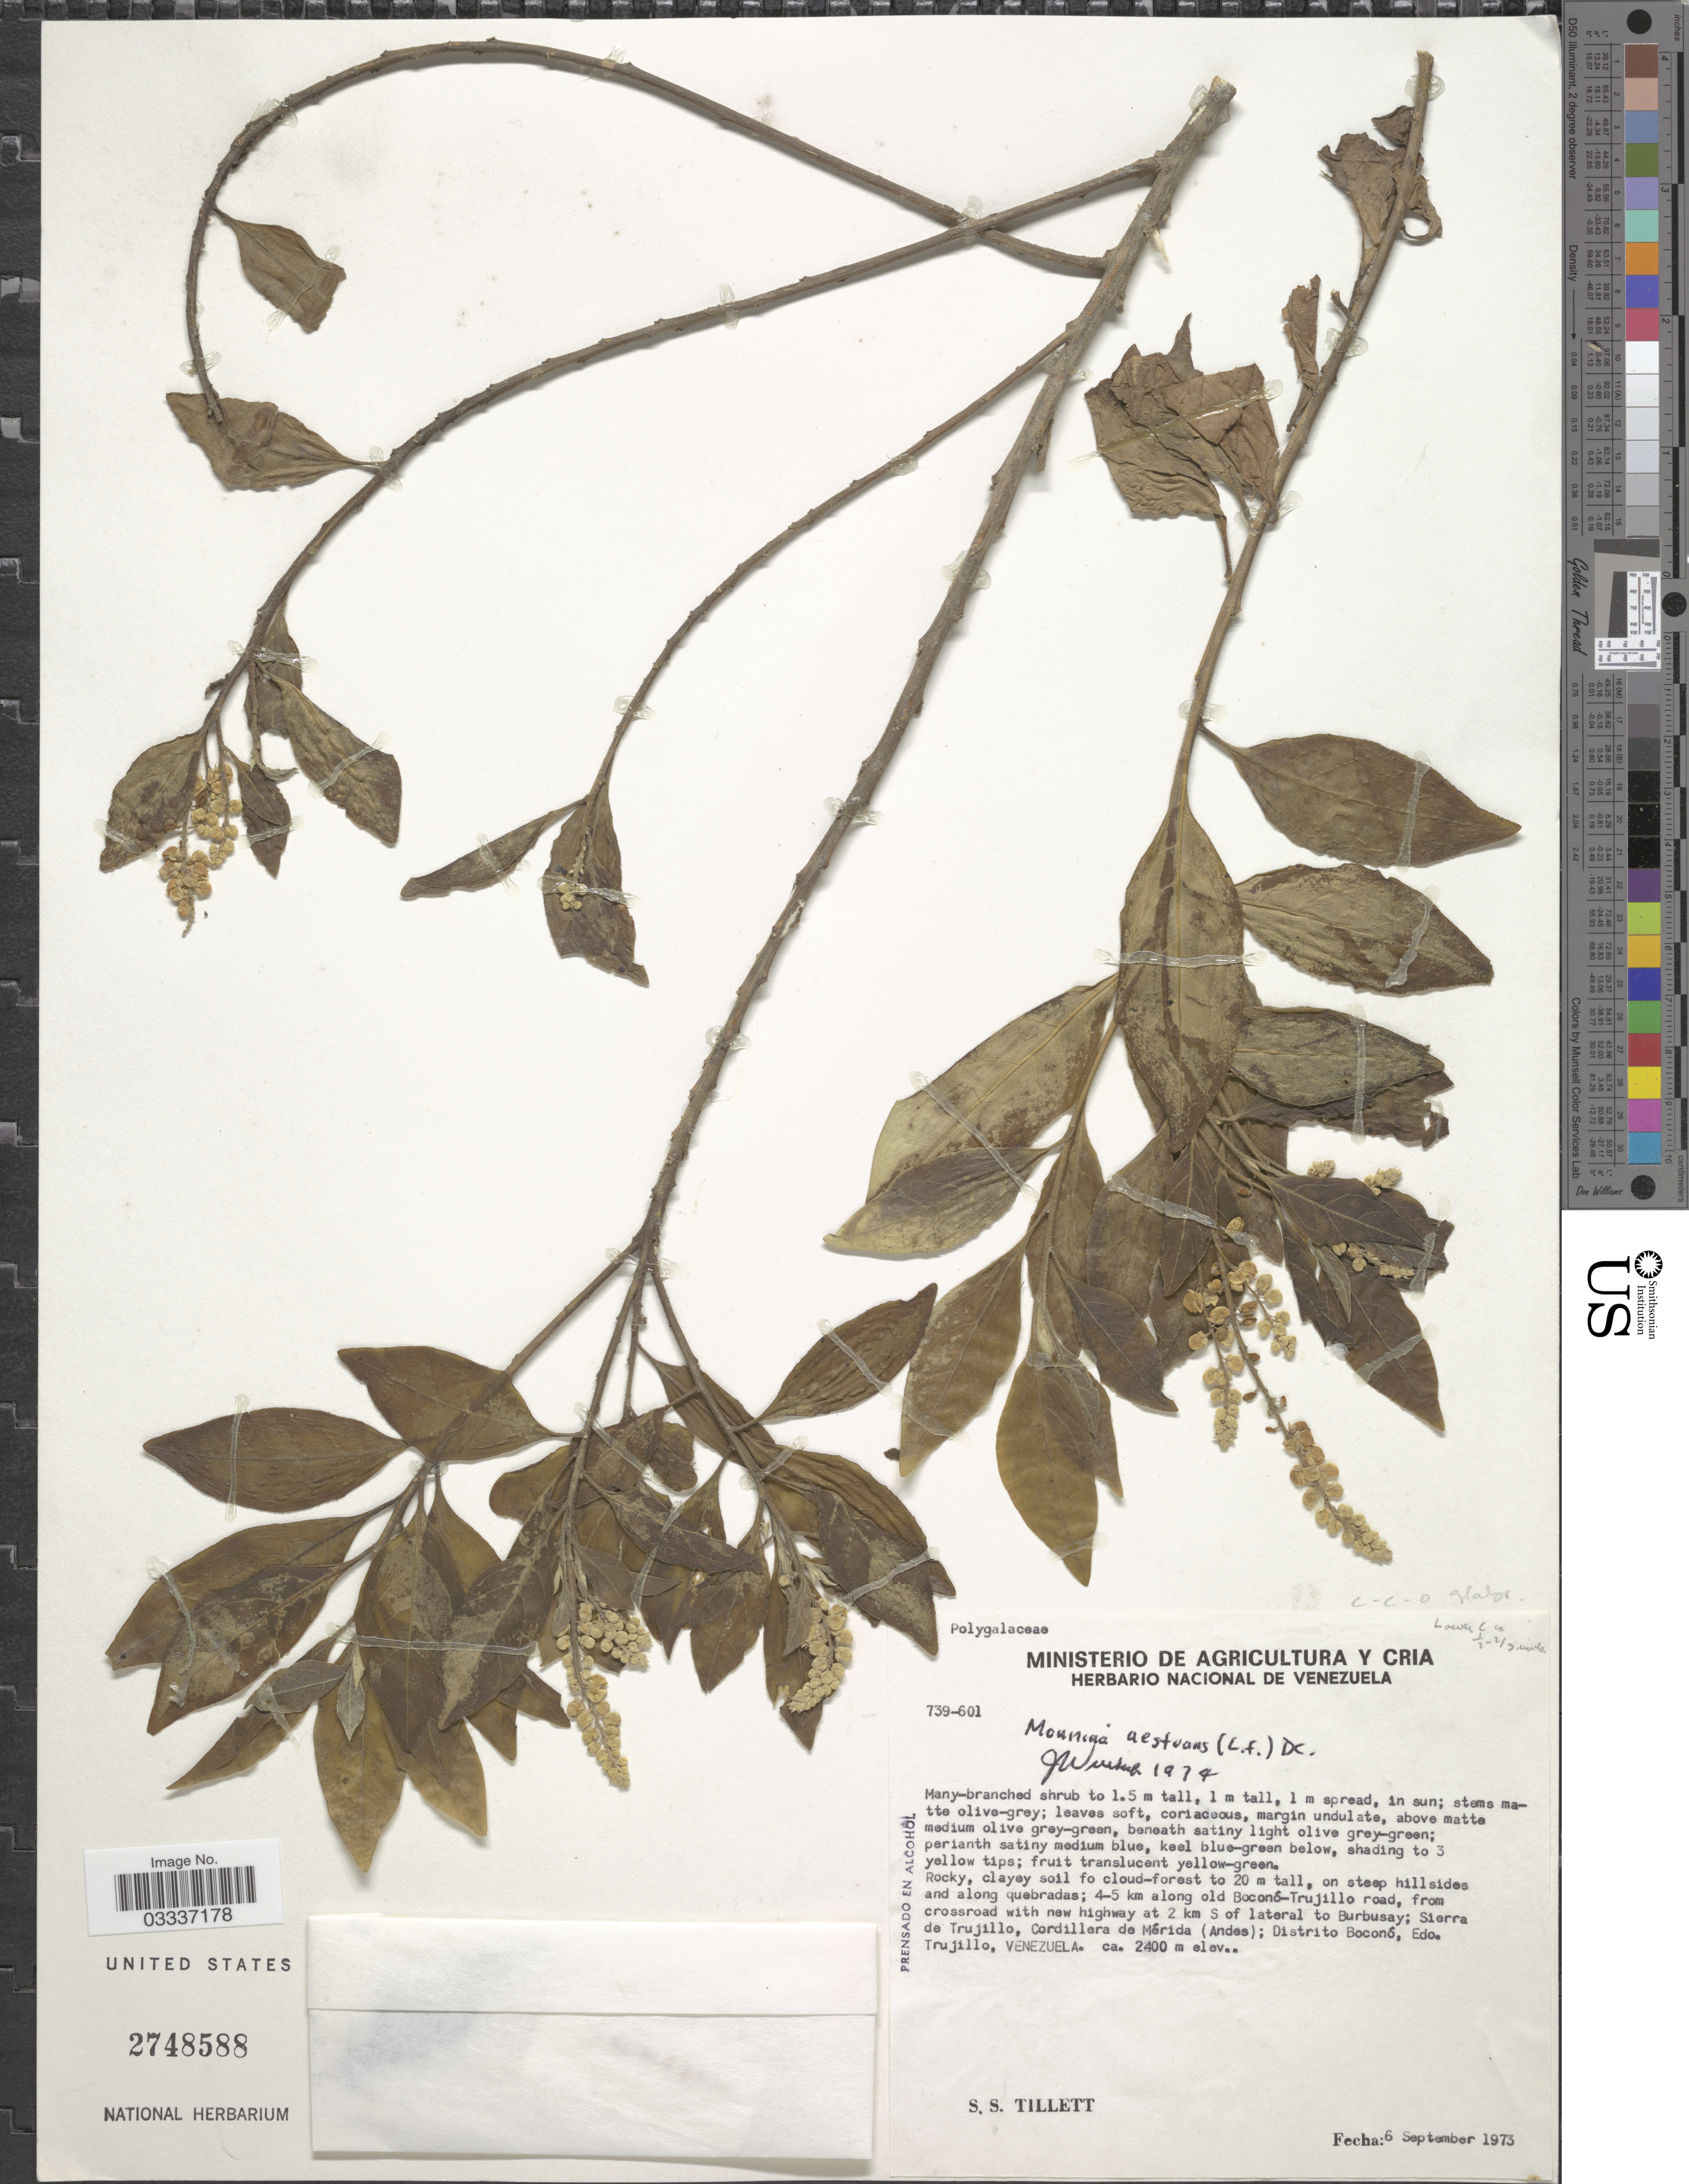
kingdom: Plantae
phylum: Tracheophyta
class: Magnoliopsida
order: Fabales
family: Polygalaceae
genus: Monnina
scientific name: Monnina aestuans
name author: (L. f.) DC.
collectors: S. S. Tillett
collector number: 739-601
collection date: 1973-09-06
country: Venezuela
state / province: Trujillo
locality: On steep hillsides and along quebradas; 4-5 km along old Boconó-Trujillo road, from crossroad with new highway at 2 km S of lateral to Burbusay; Sierra de Trujillo, Cordillera de Mérida (Andes); Distrito Boconó.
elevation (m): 2400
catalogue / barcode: US 2748588